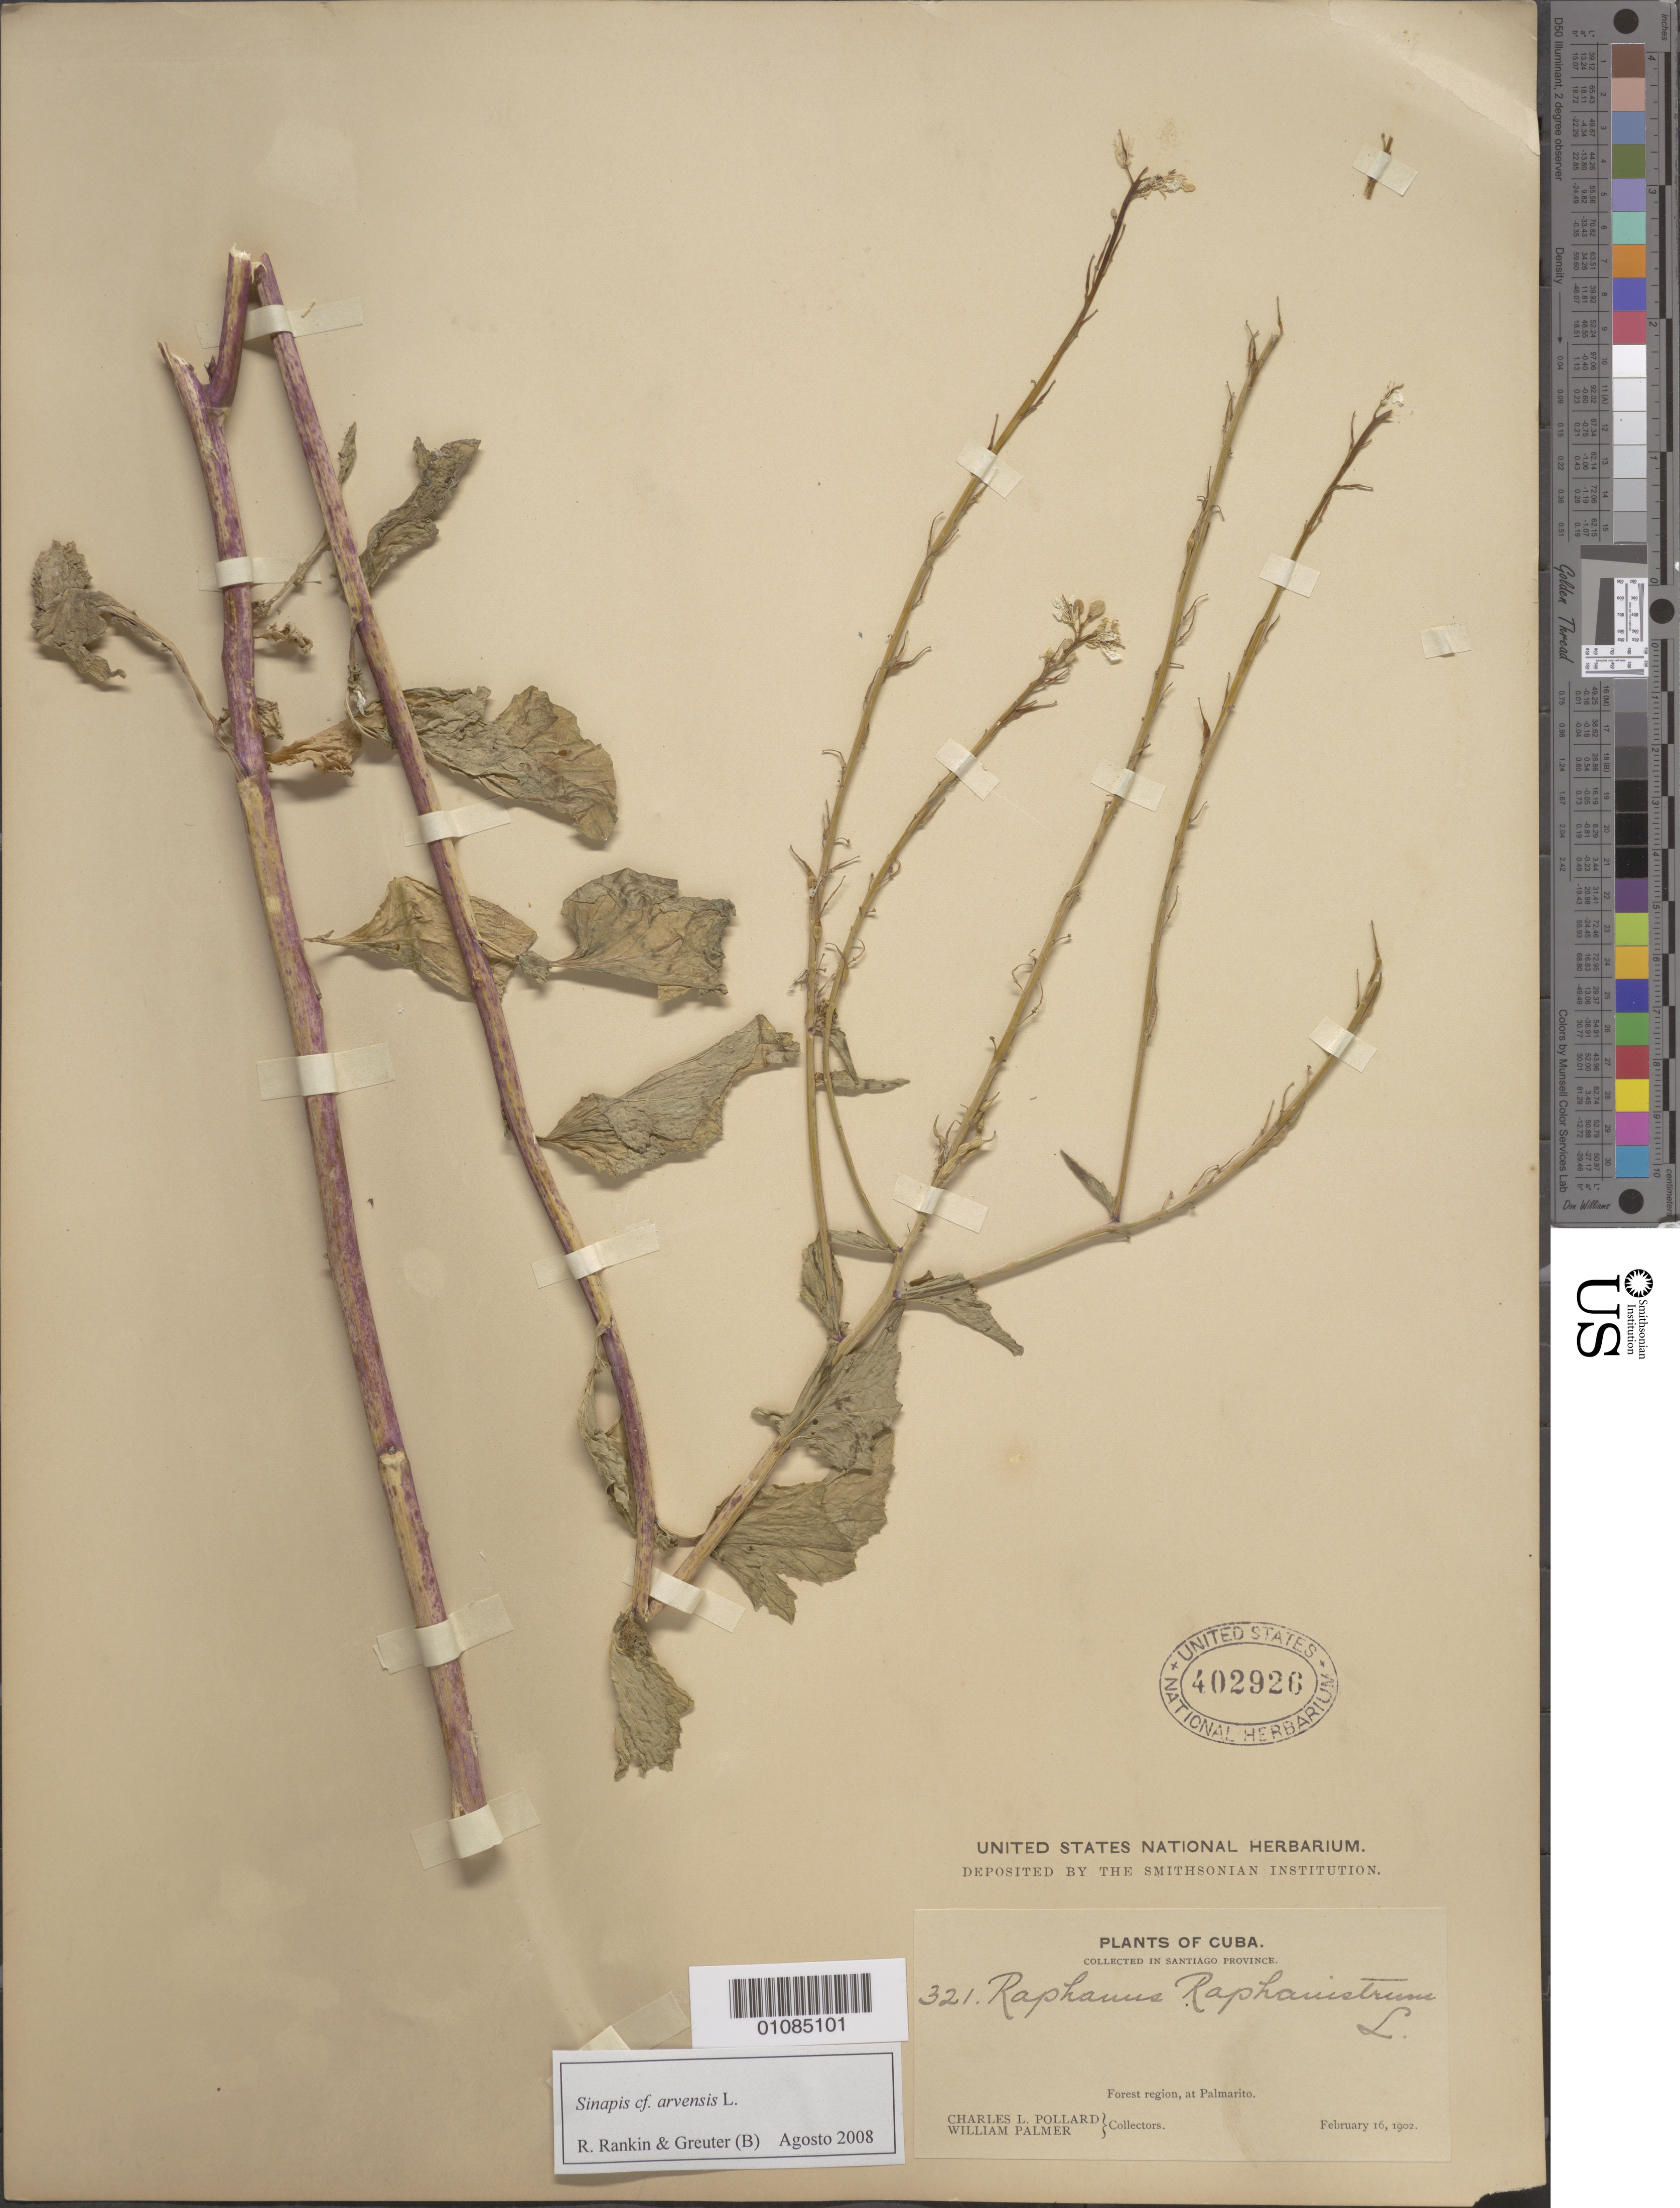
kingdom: Plantae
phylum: Tracheophyta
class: Magnoliopsida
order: Brassicales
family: Brassicaceae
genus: Sinapis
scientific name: Sinapis arvensis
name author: L.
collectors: C. L. Pollard & W. Palmer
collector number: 321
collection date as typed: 16 Feb 1902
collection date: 1902-02-16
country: Cuba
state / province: Granma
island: Cuba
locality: Collected in Santiago Province Forest Region, at Palmarito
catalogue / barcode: US 402926